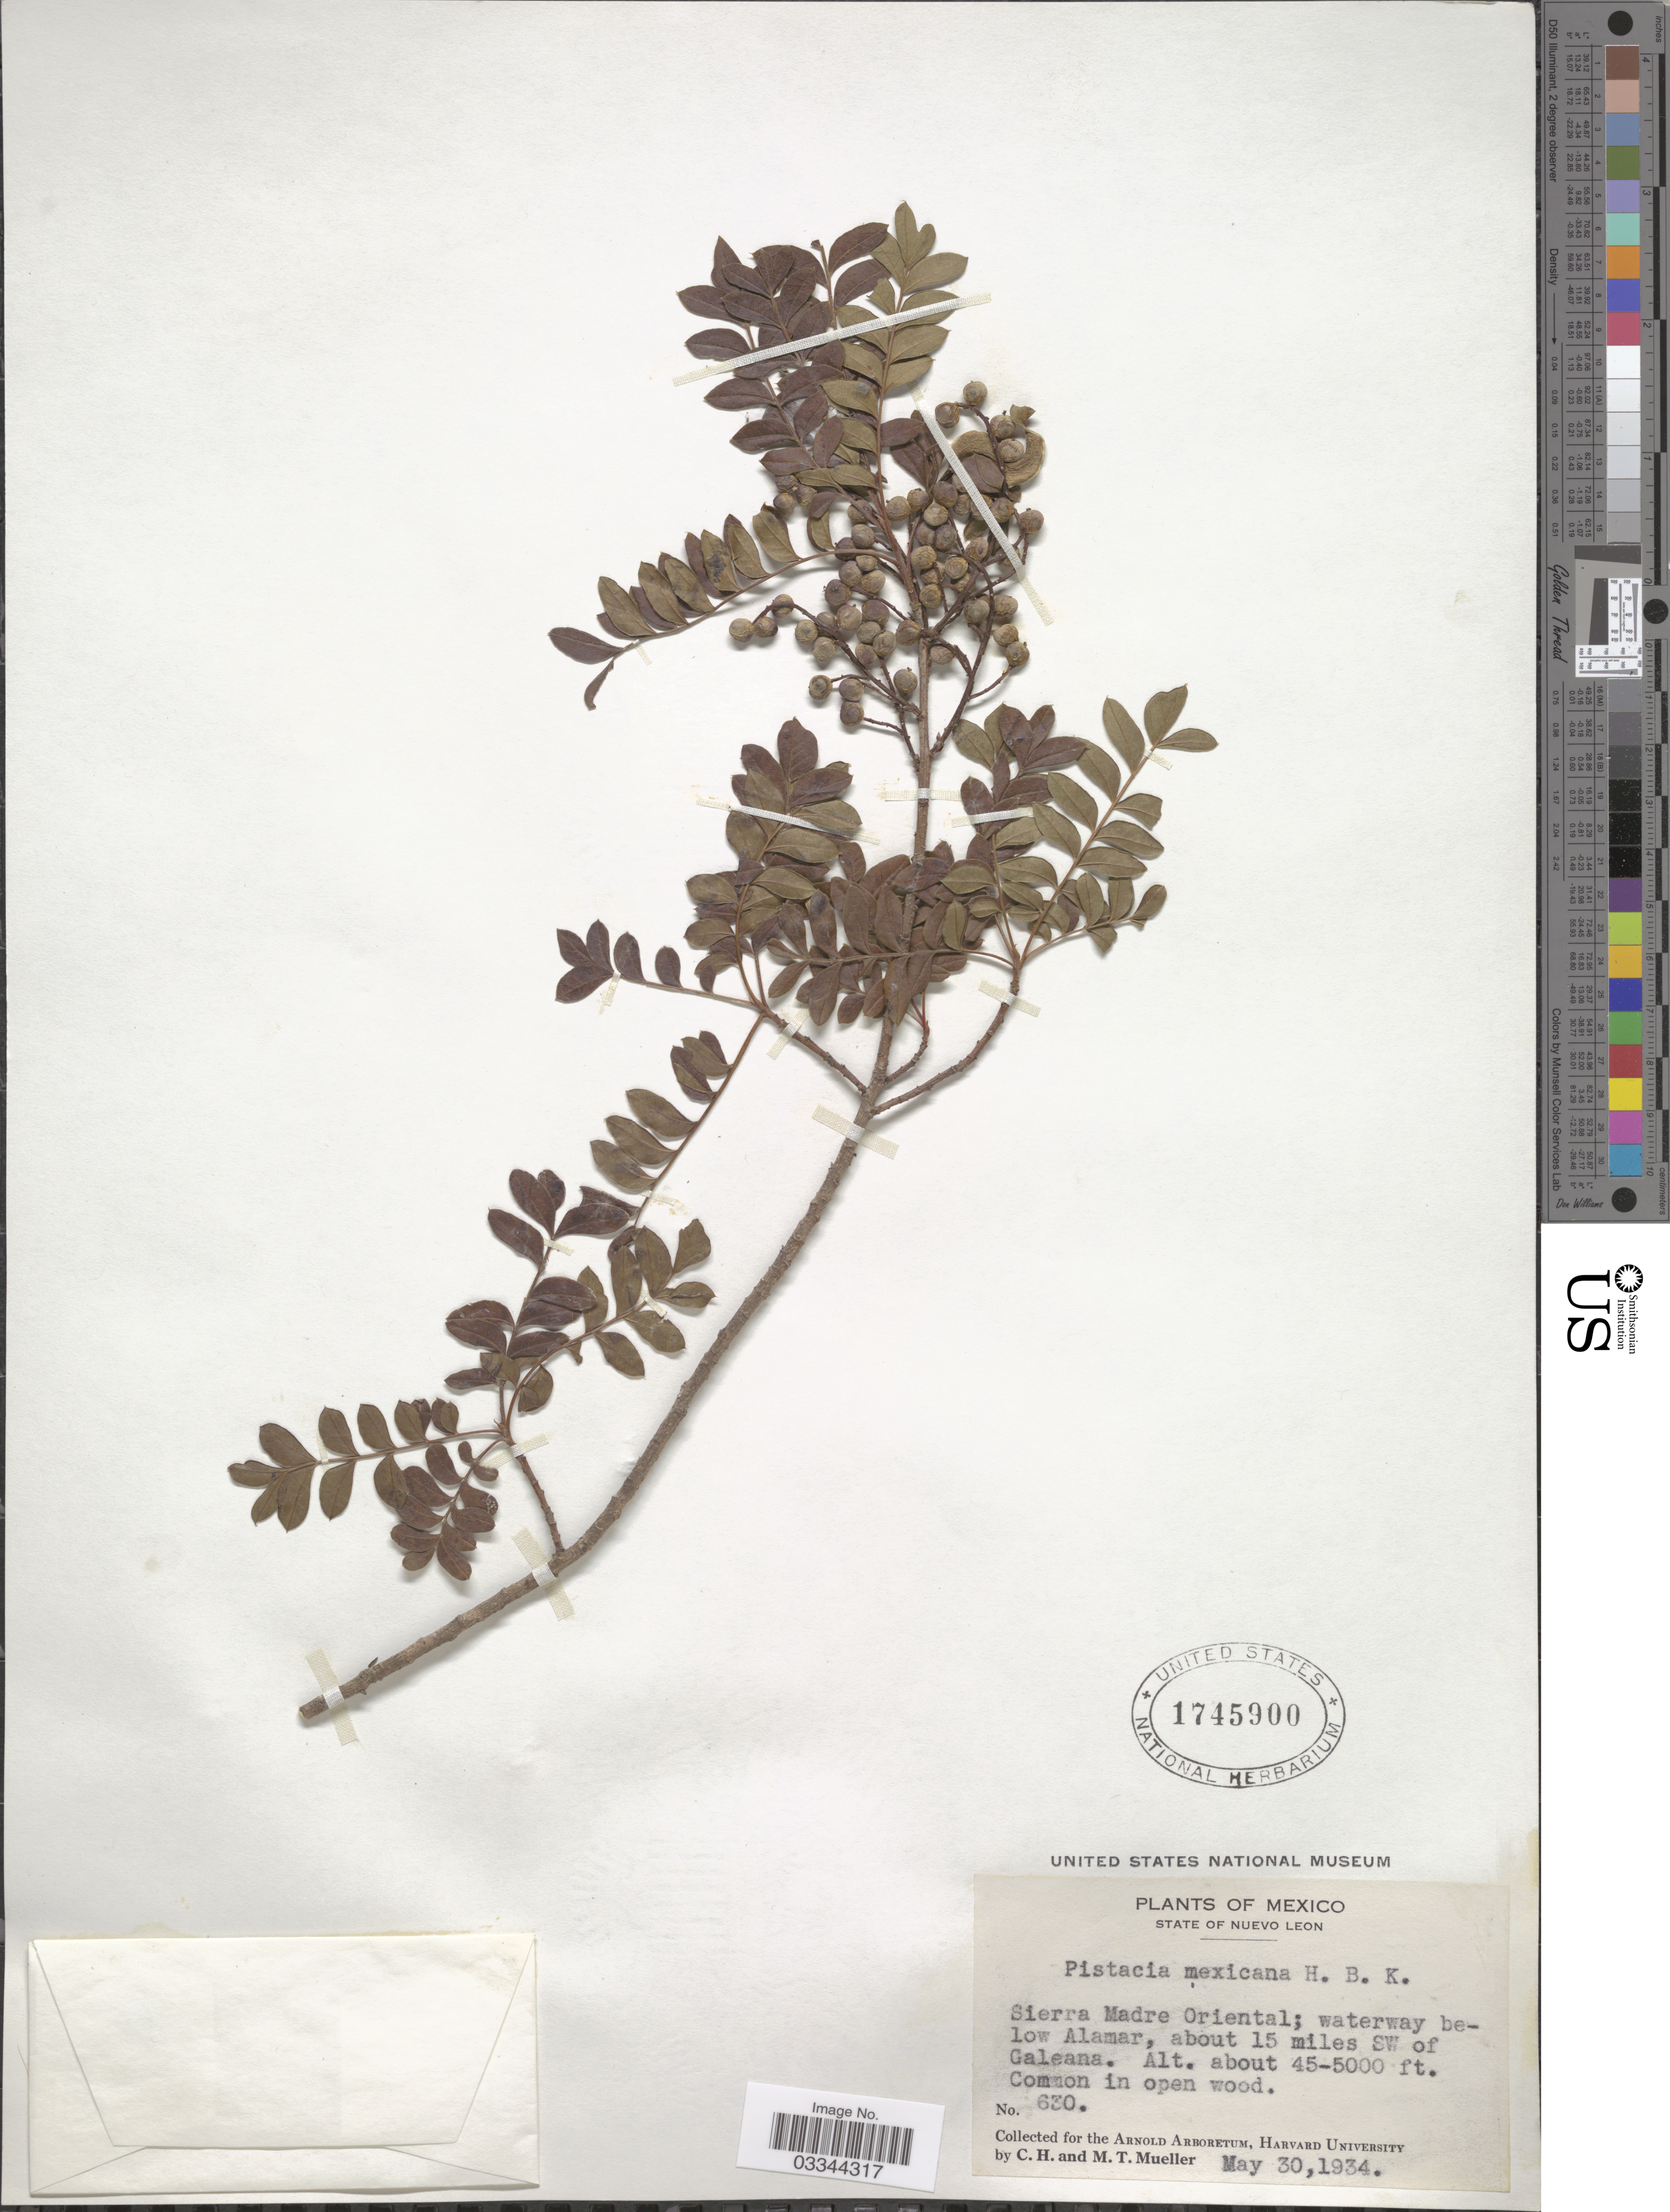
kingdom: Plantae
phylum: Tracheophyta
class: Magnoliopsida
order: Sapindales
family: Anacardiaceae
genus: Pistacia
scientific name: Pistacia mexicana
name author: Kunth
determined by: Mitchell, J. D.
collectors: C. H. Mueller & M. Mueller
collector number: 630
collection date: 1934-05-30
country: Mexico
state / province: Nuevo León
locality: Sierra Madre Oriental; waterway below Alamar, about 15 miles SW of Galeana.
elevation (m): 1372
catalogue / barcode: US 1745900